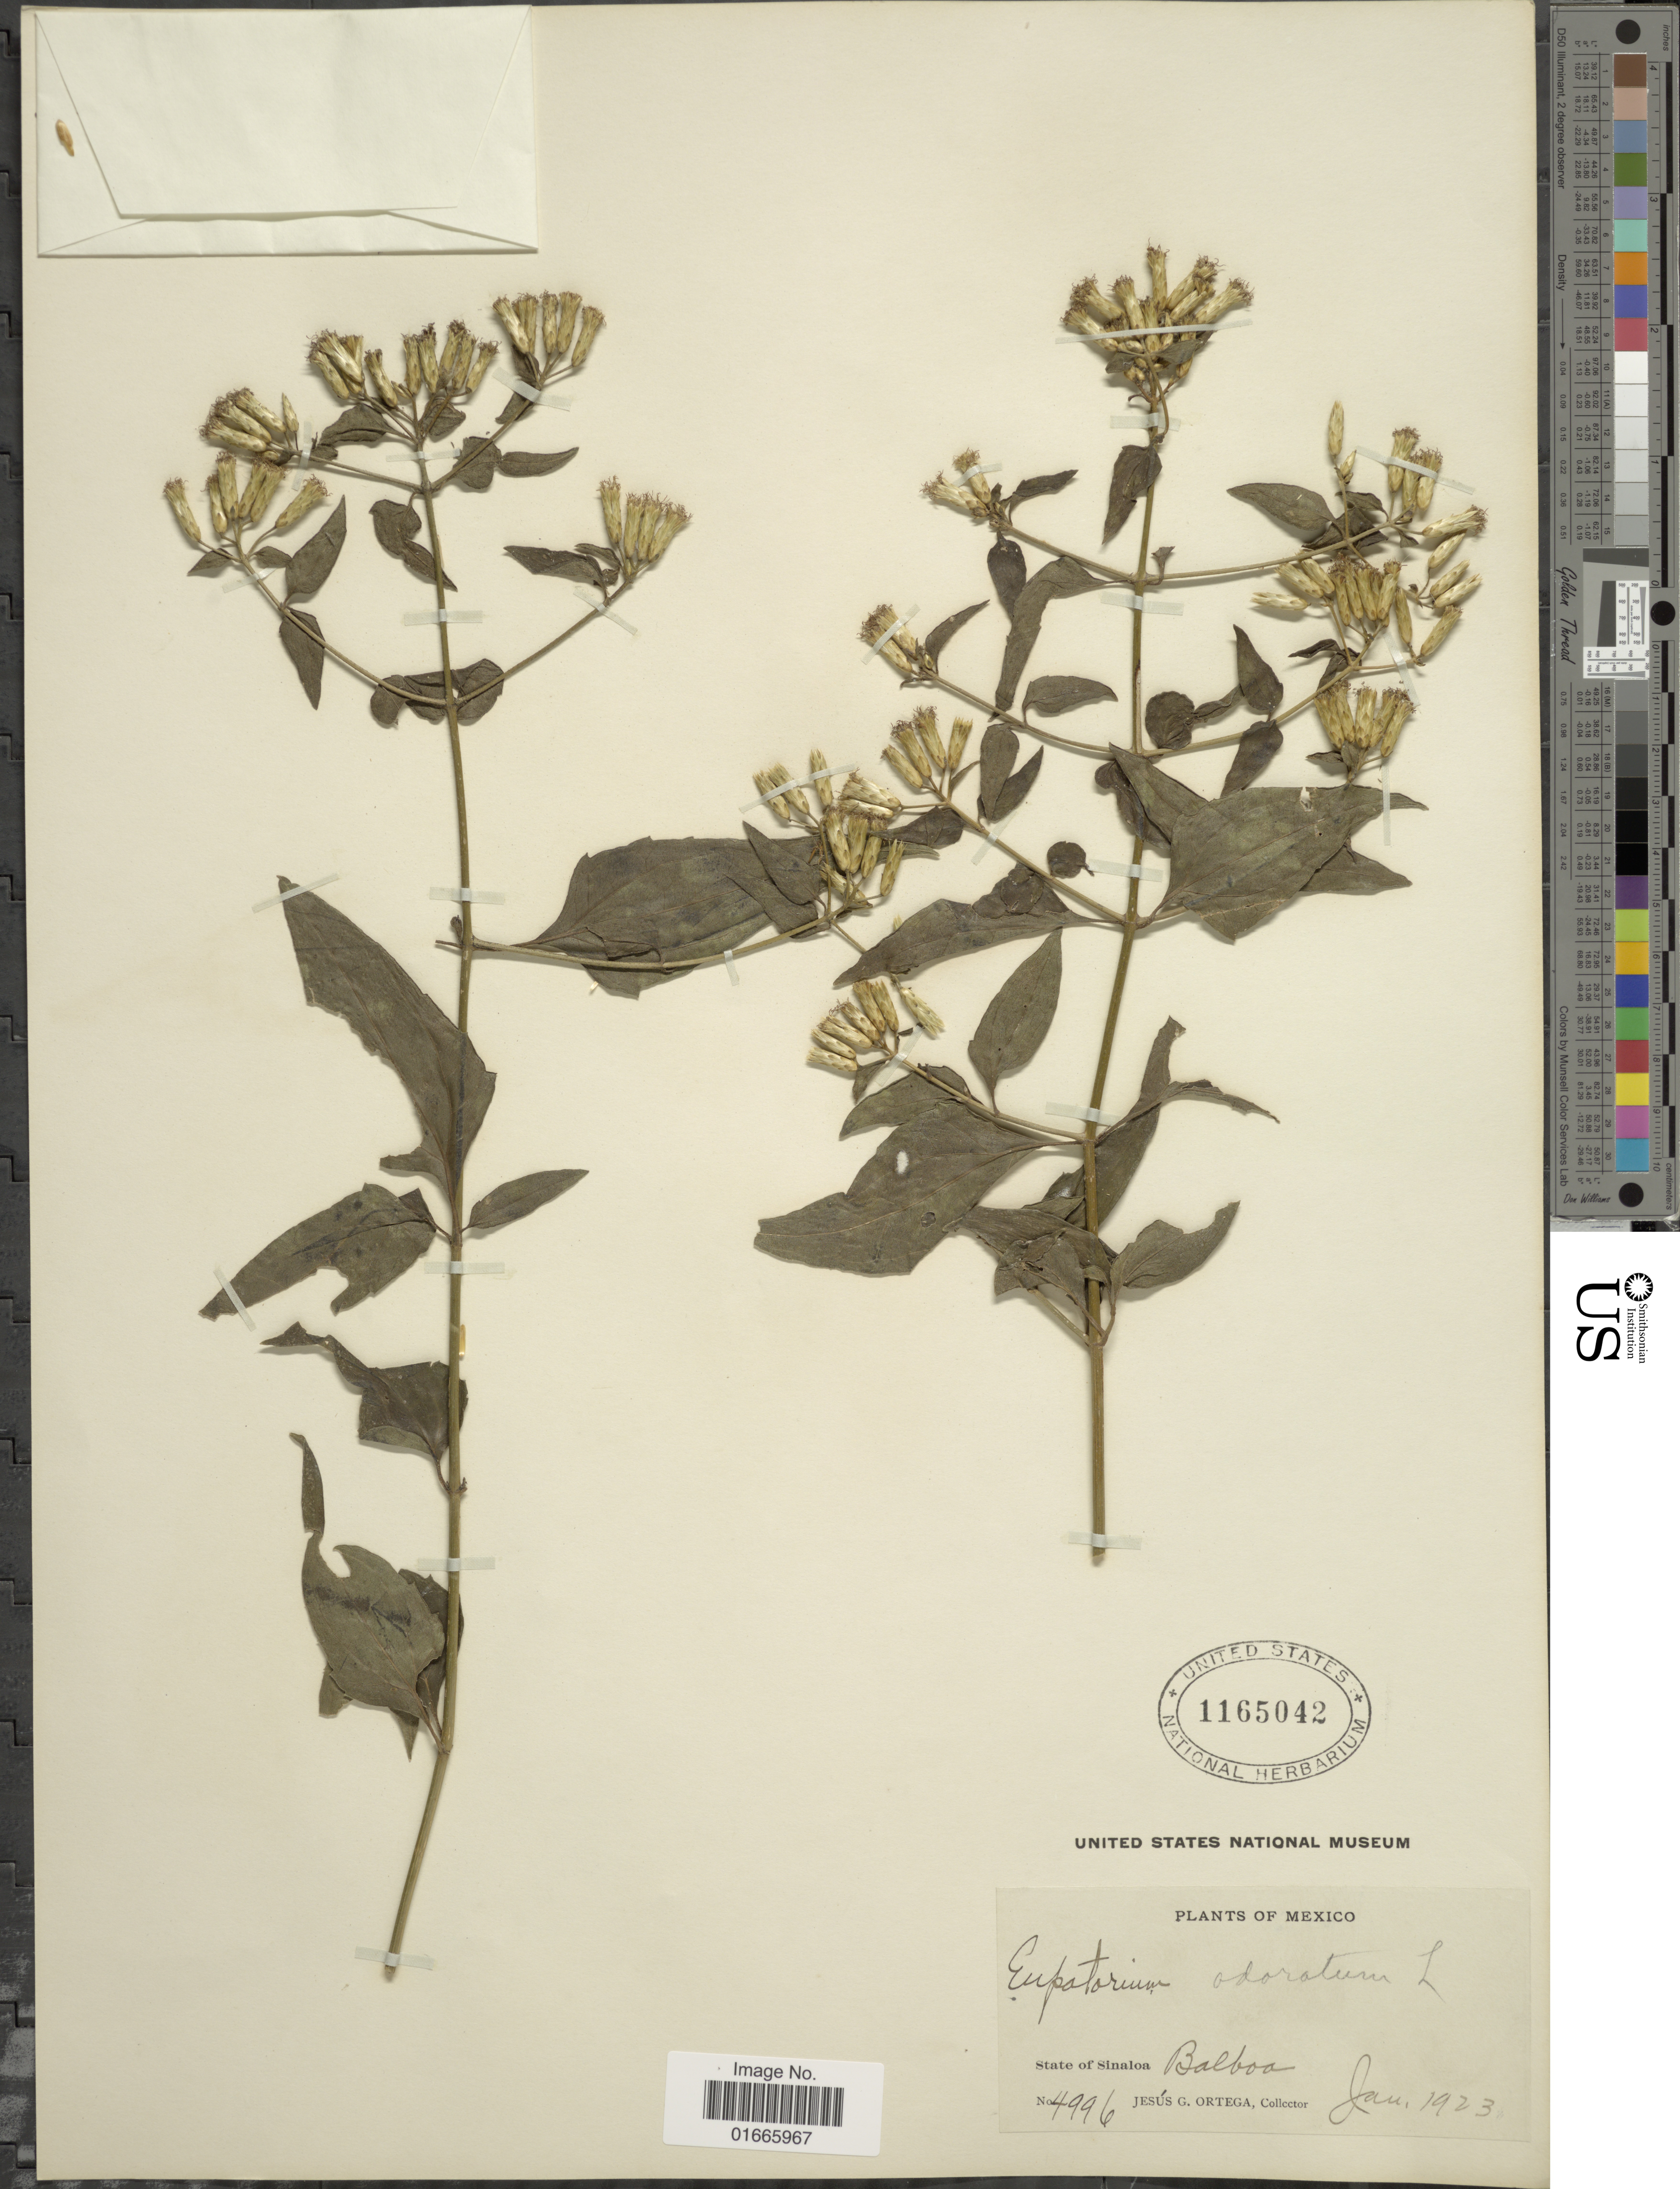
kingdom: Plantae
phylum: Tracheophyta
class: Magnoliopsida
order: Asterales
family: Asteraceae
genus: Chromolaena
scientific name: Chromolaena odorata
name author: (L.) R.M. King & H. Rob.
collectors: J. Ortega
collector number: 4996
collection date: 1923-01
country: Mexico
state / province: Sinaloa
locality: State of Sinaloa, Balboa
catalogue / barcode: US 1165042